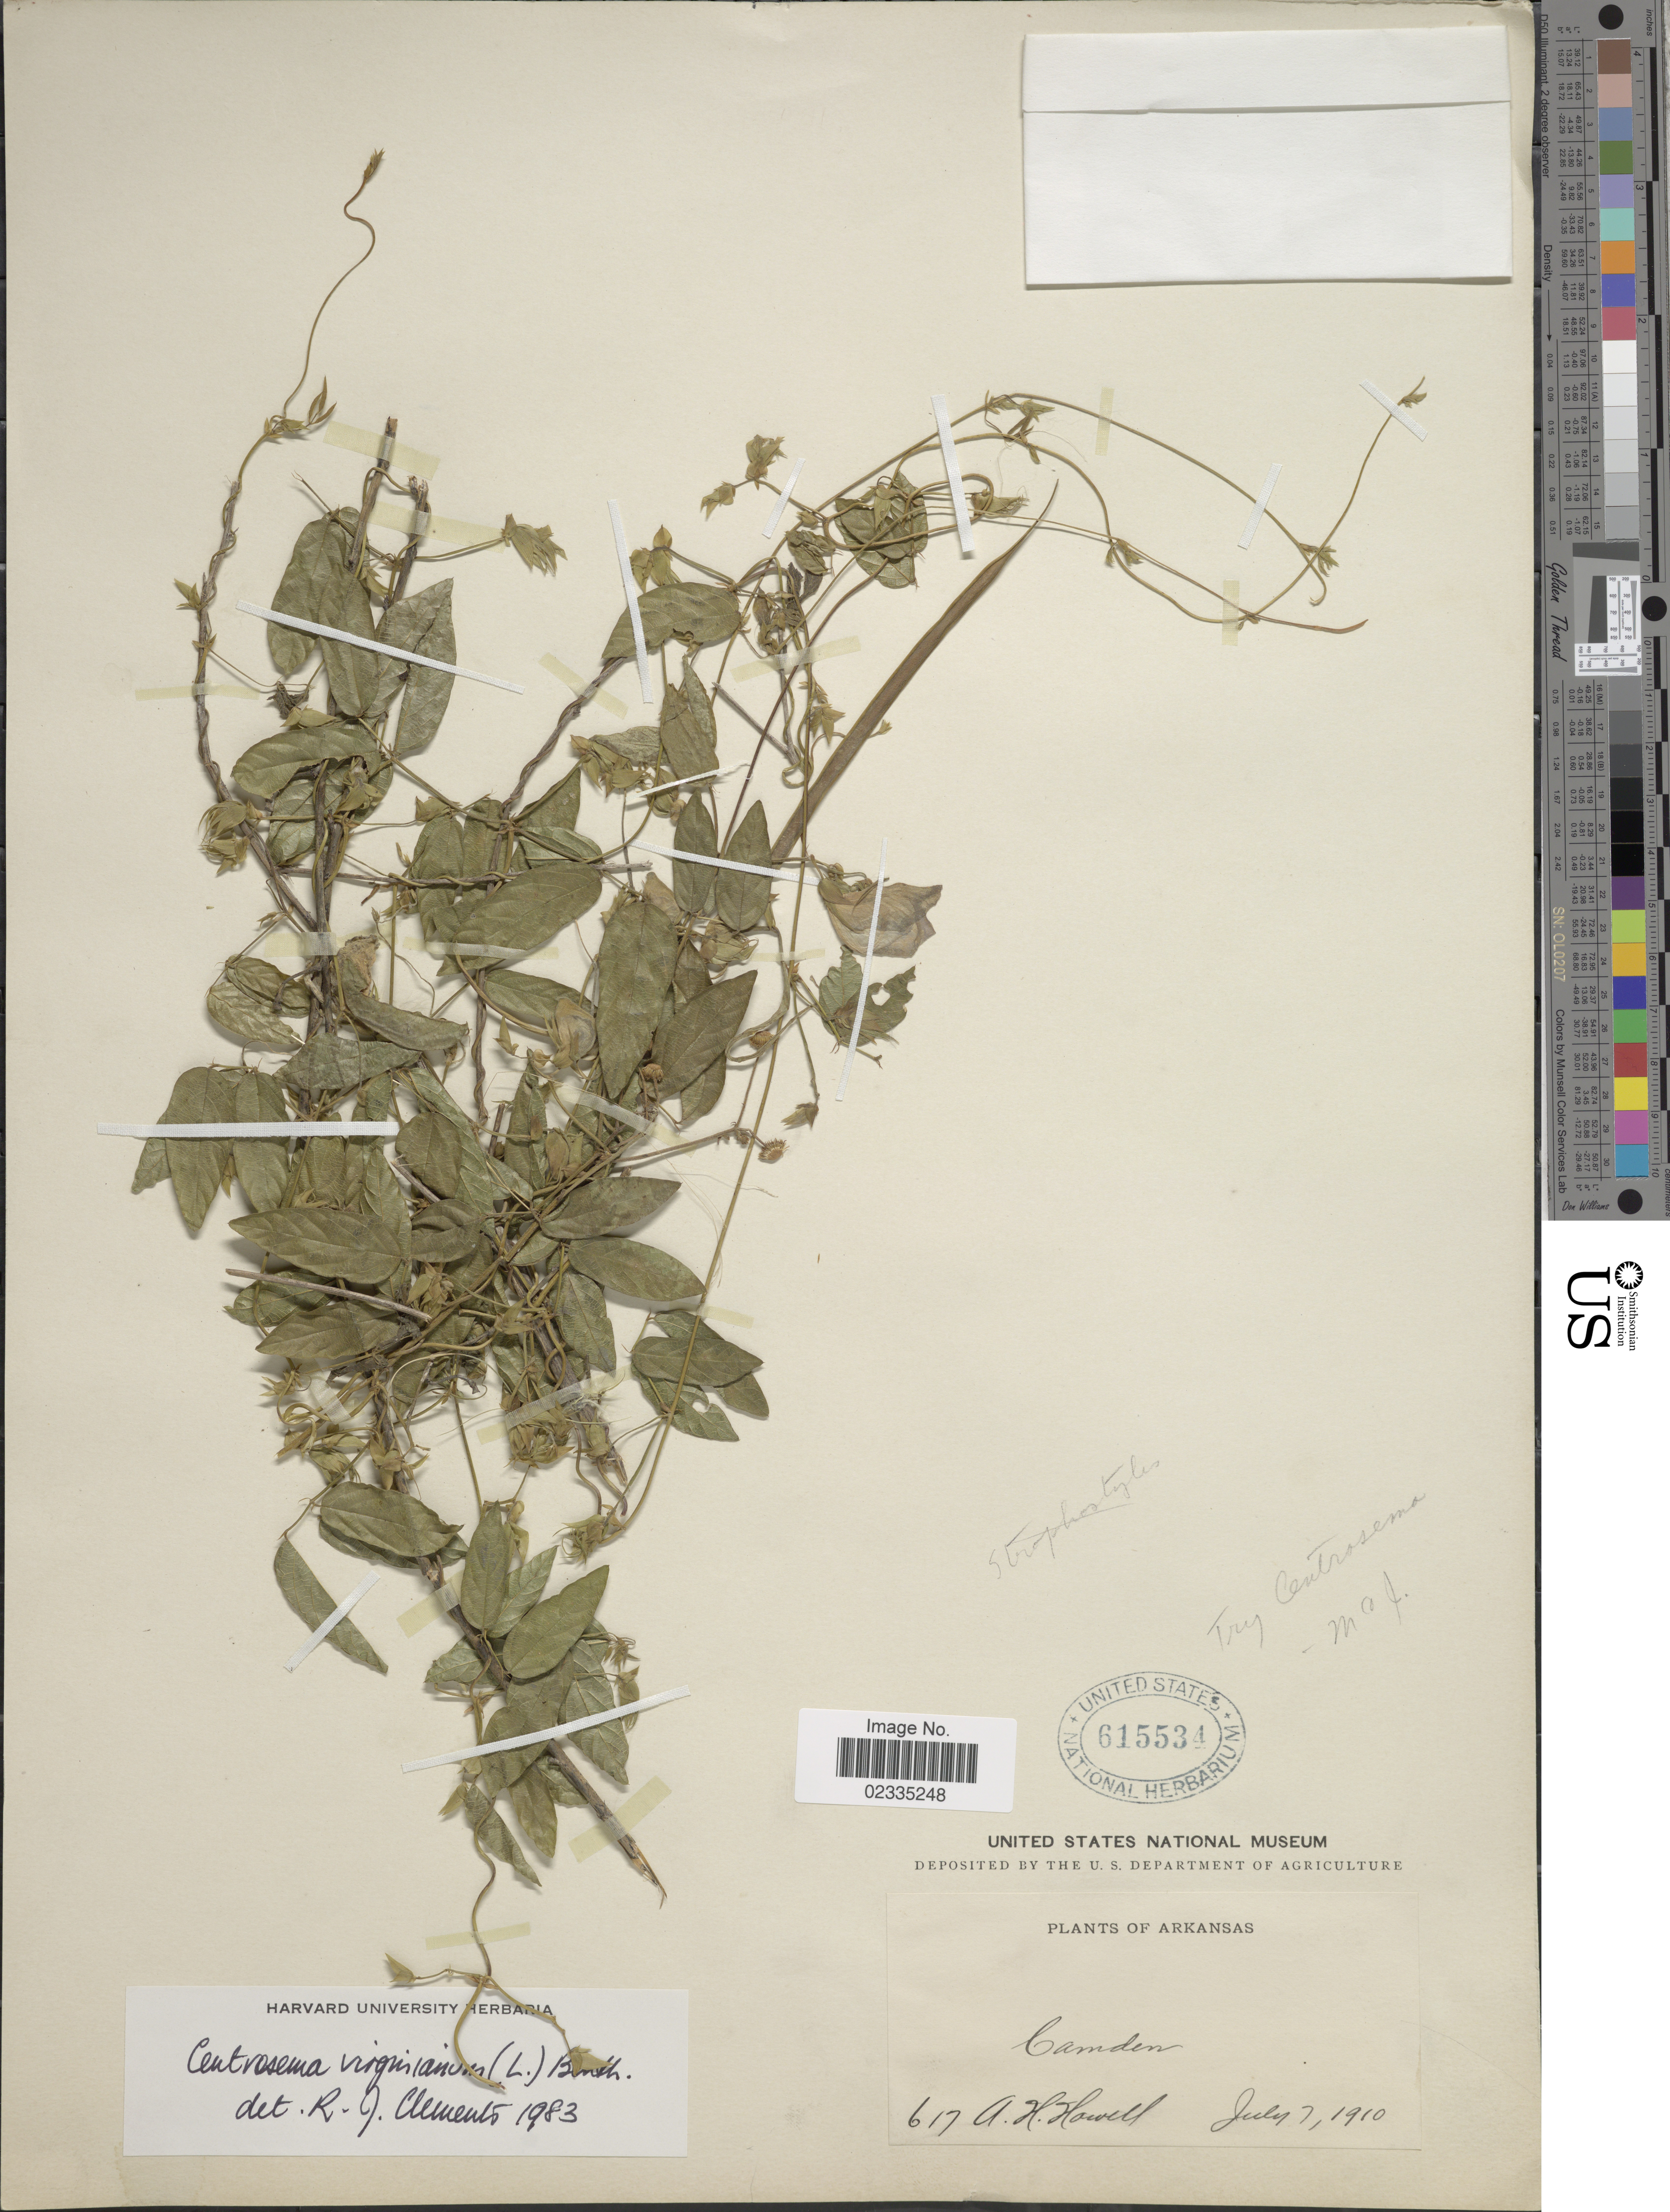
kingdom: Plantae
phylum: Tracheophyta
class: Magnoliopsida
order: Fabales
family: Fabaceae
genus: Centrosema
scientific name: Centrosema virginianum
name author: (L.) Benth.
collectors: A. Howell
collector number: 617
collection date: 1910-07-07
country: United States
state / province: Arkansas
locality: Camden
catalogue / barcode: US 615534